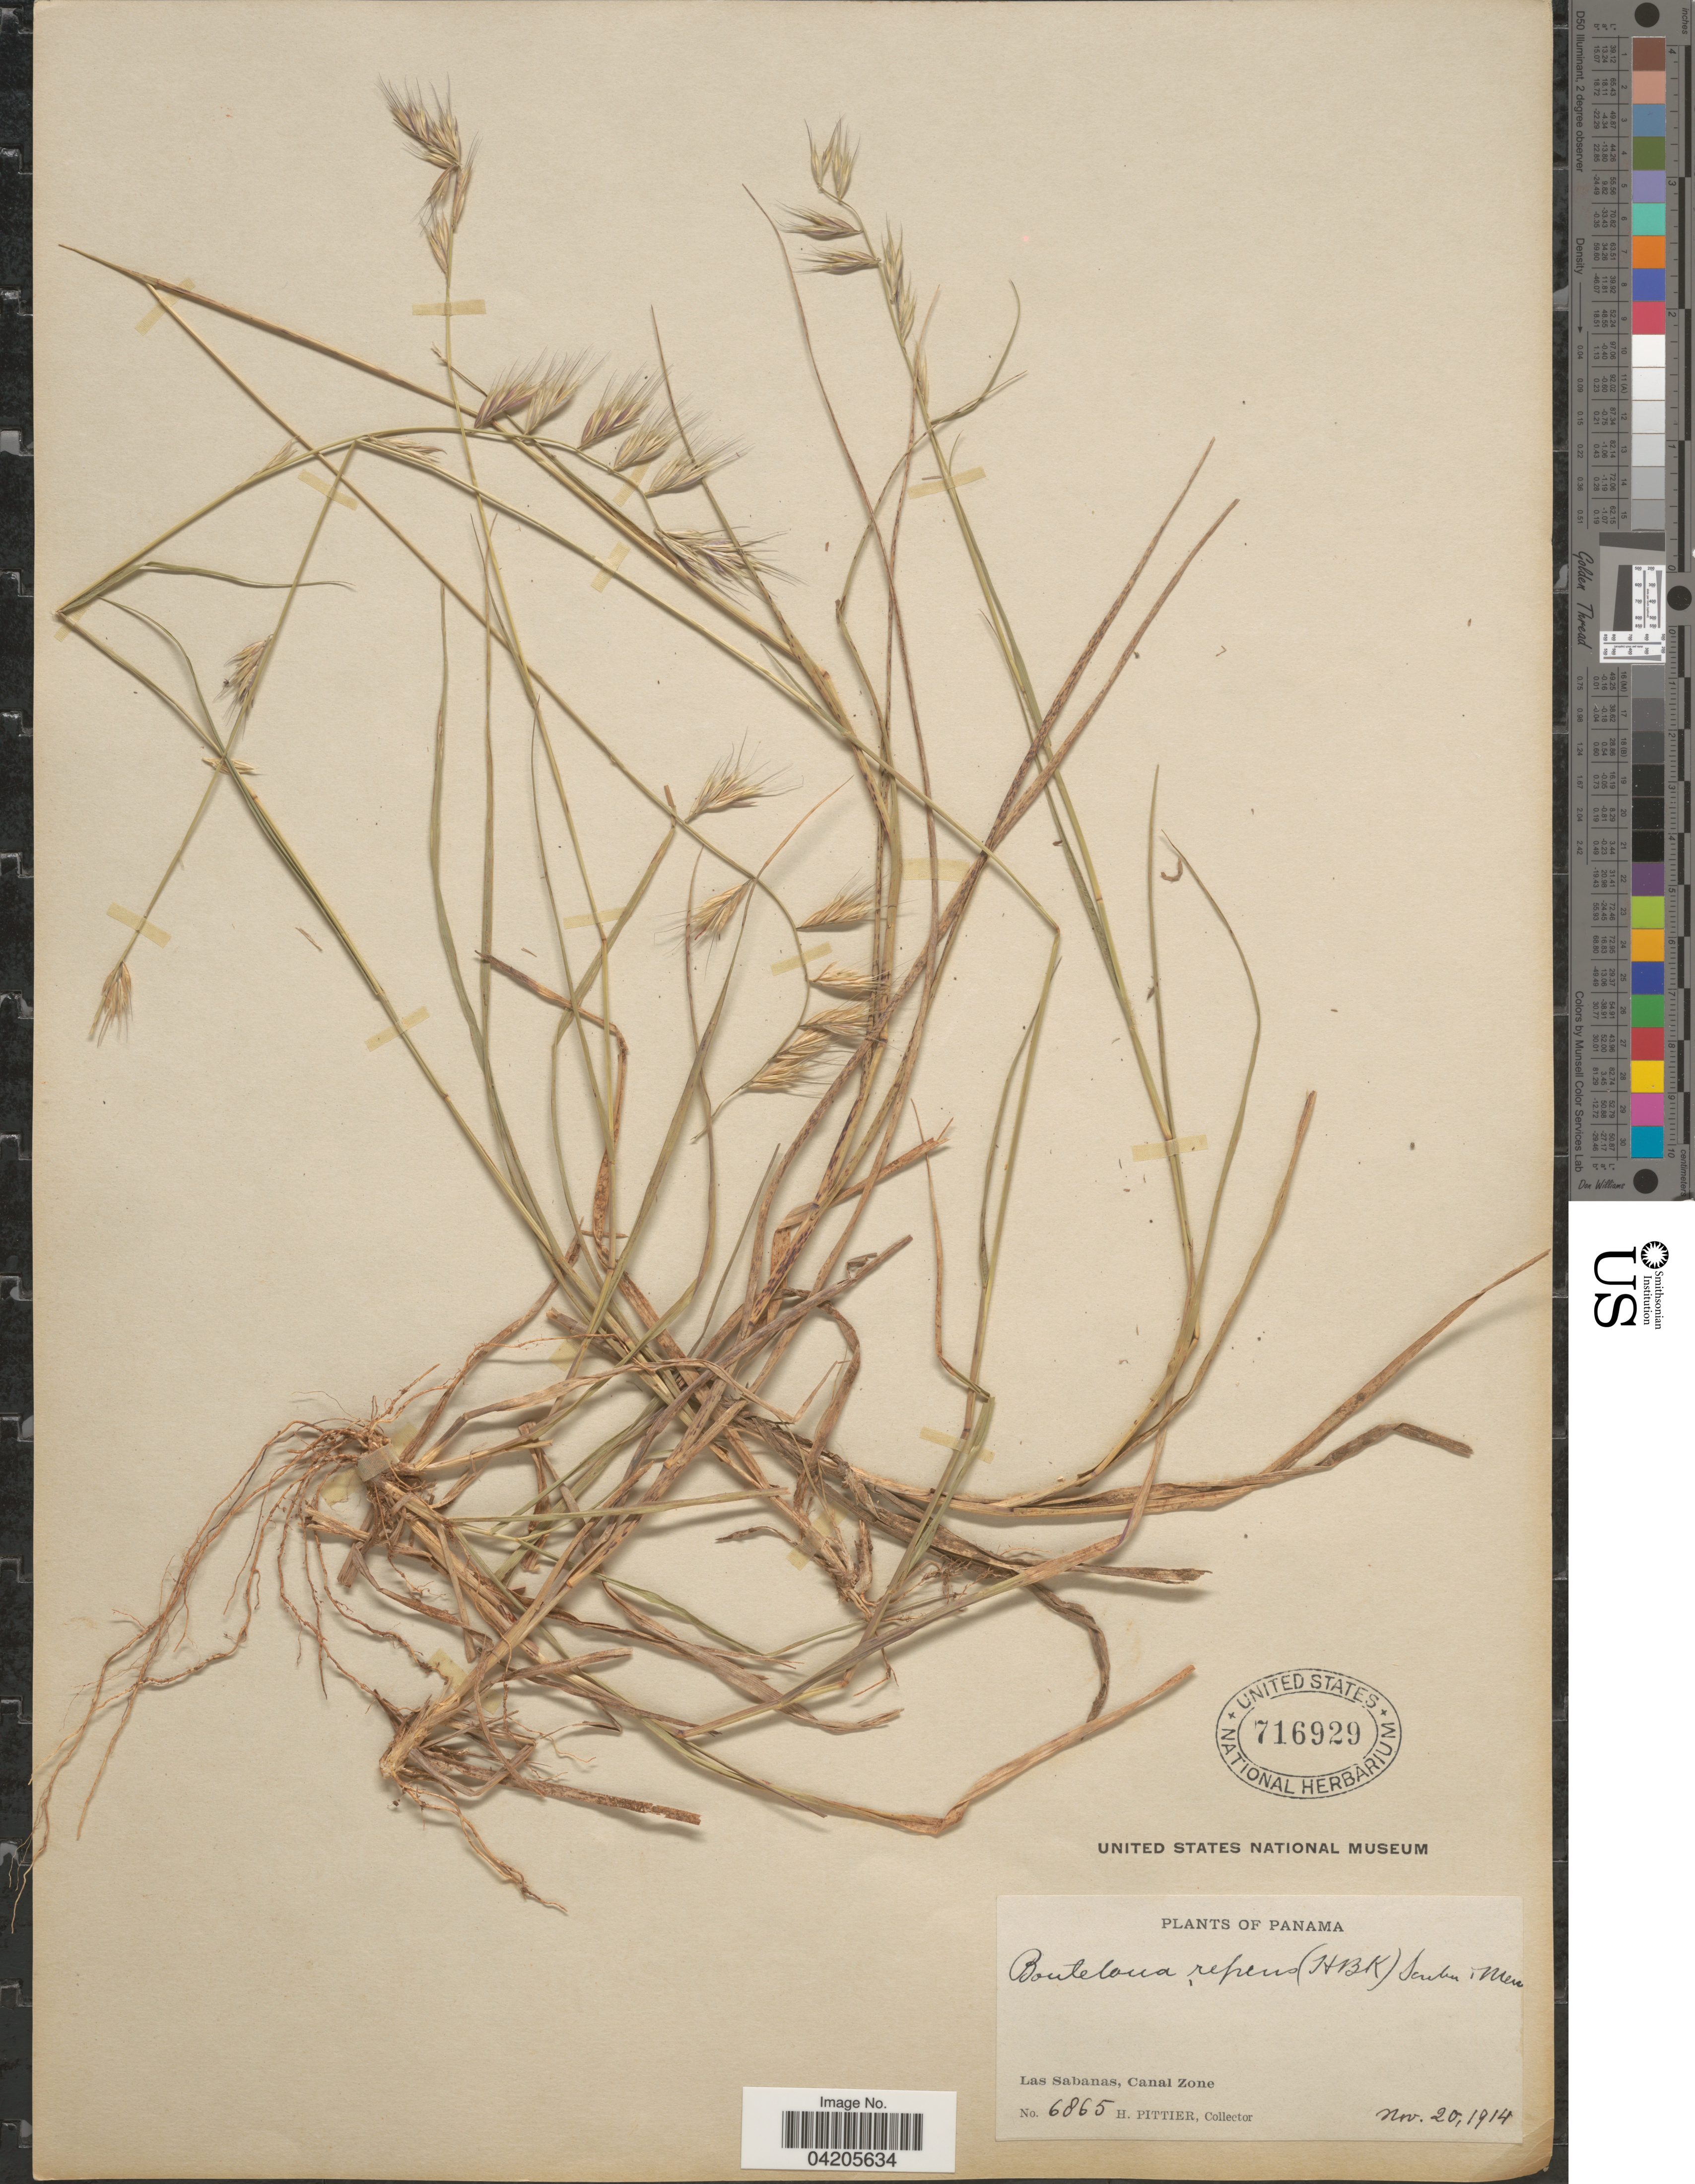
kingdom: Plantae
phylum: Tracheophyta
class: Liliopsida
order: Poales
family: Poaceae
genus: Bouteloua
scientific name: Bouteloua repens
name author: (Kunth) Scribn. & Merr.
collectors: H. F. Pittier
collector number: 6865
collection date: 1914-11-20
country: Panama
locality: Las Sabanas, Canal Zone.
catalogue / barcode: US 716929